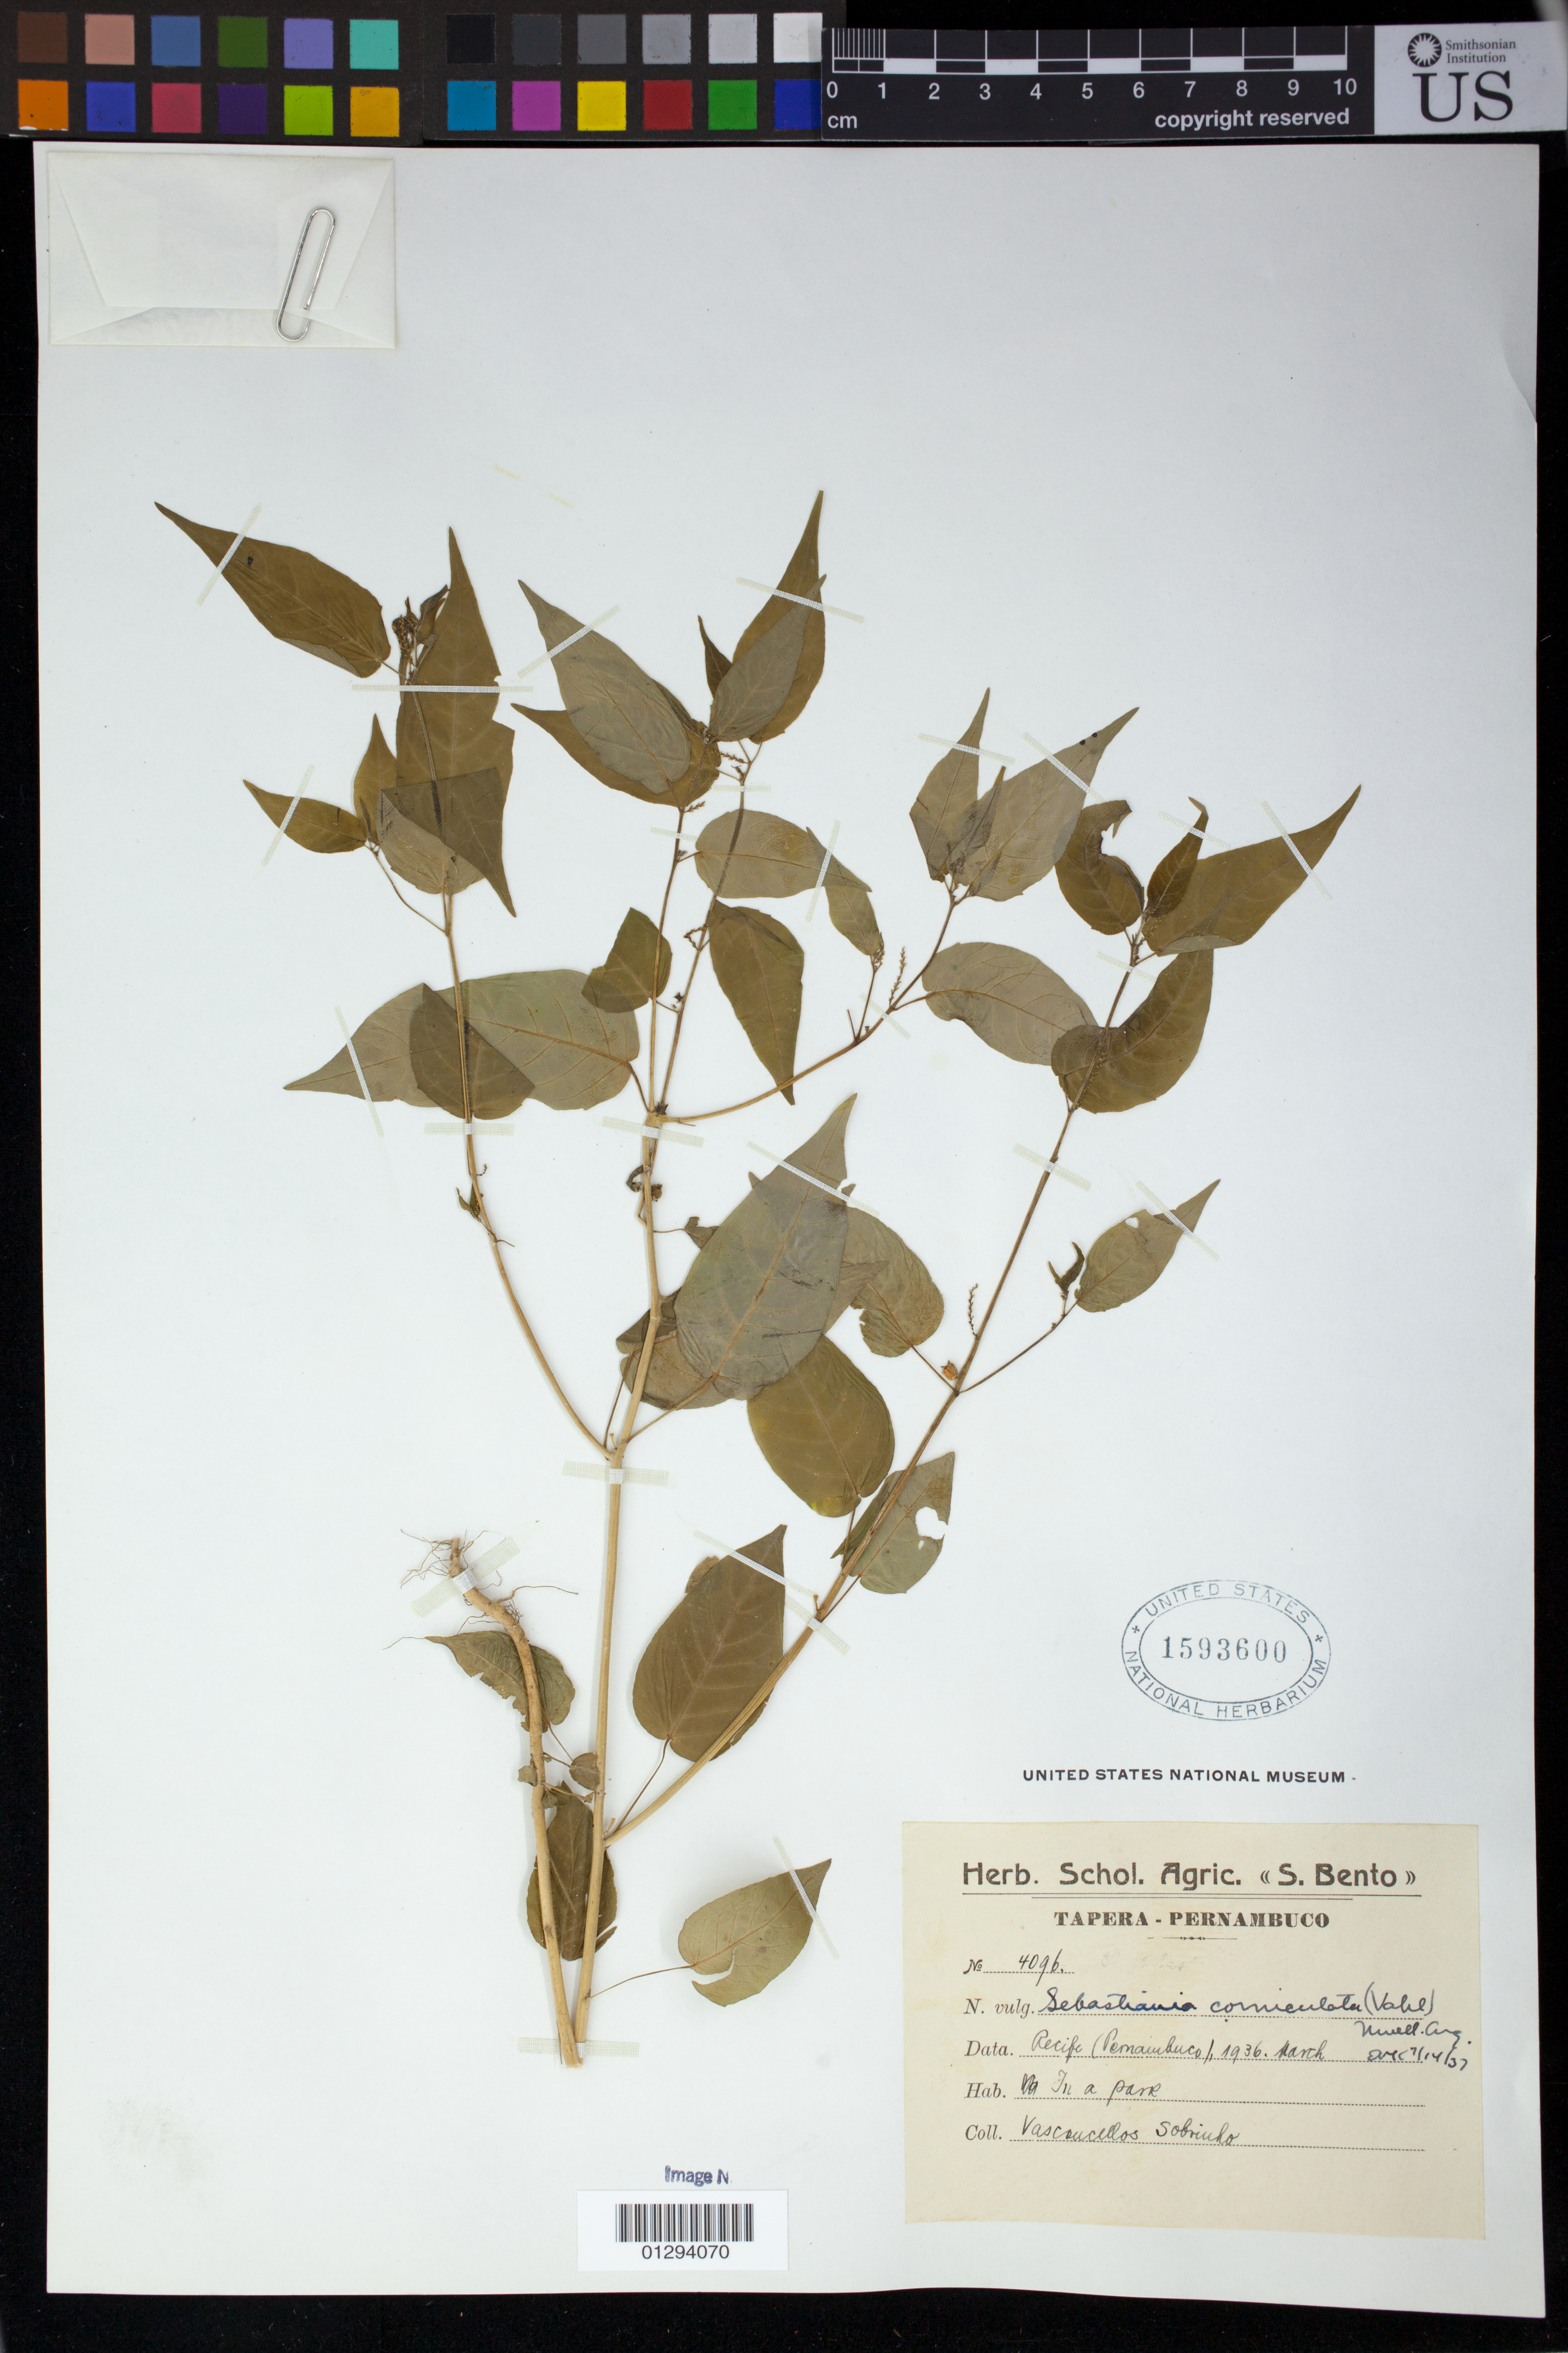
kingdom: Plantae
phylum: Tracheophyta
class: Magnoliopsida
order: Malpighiales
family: Euphorbiaceae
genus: Sebastiania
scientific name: Sebastiania corniculata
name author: (Vahl) Müll. Arg.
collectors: S. Vascaucellos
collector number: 4096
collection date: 1936-03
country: Brazil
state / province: Pernambuco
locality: Recife,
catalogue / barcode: US 1593600